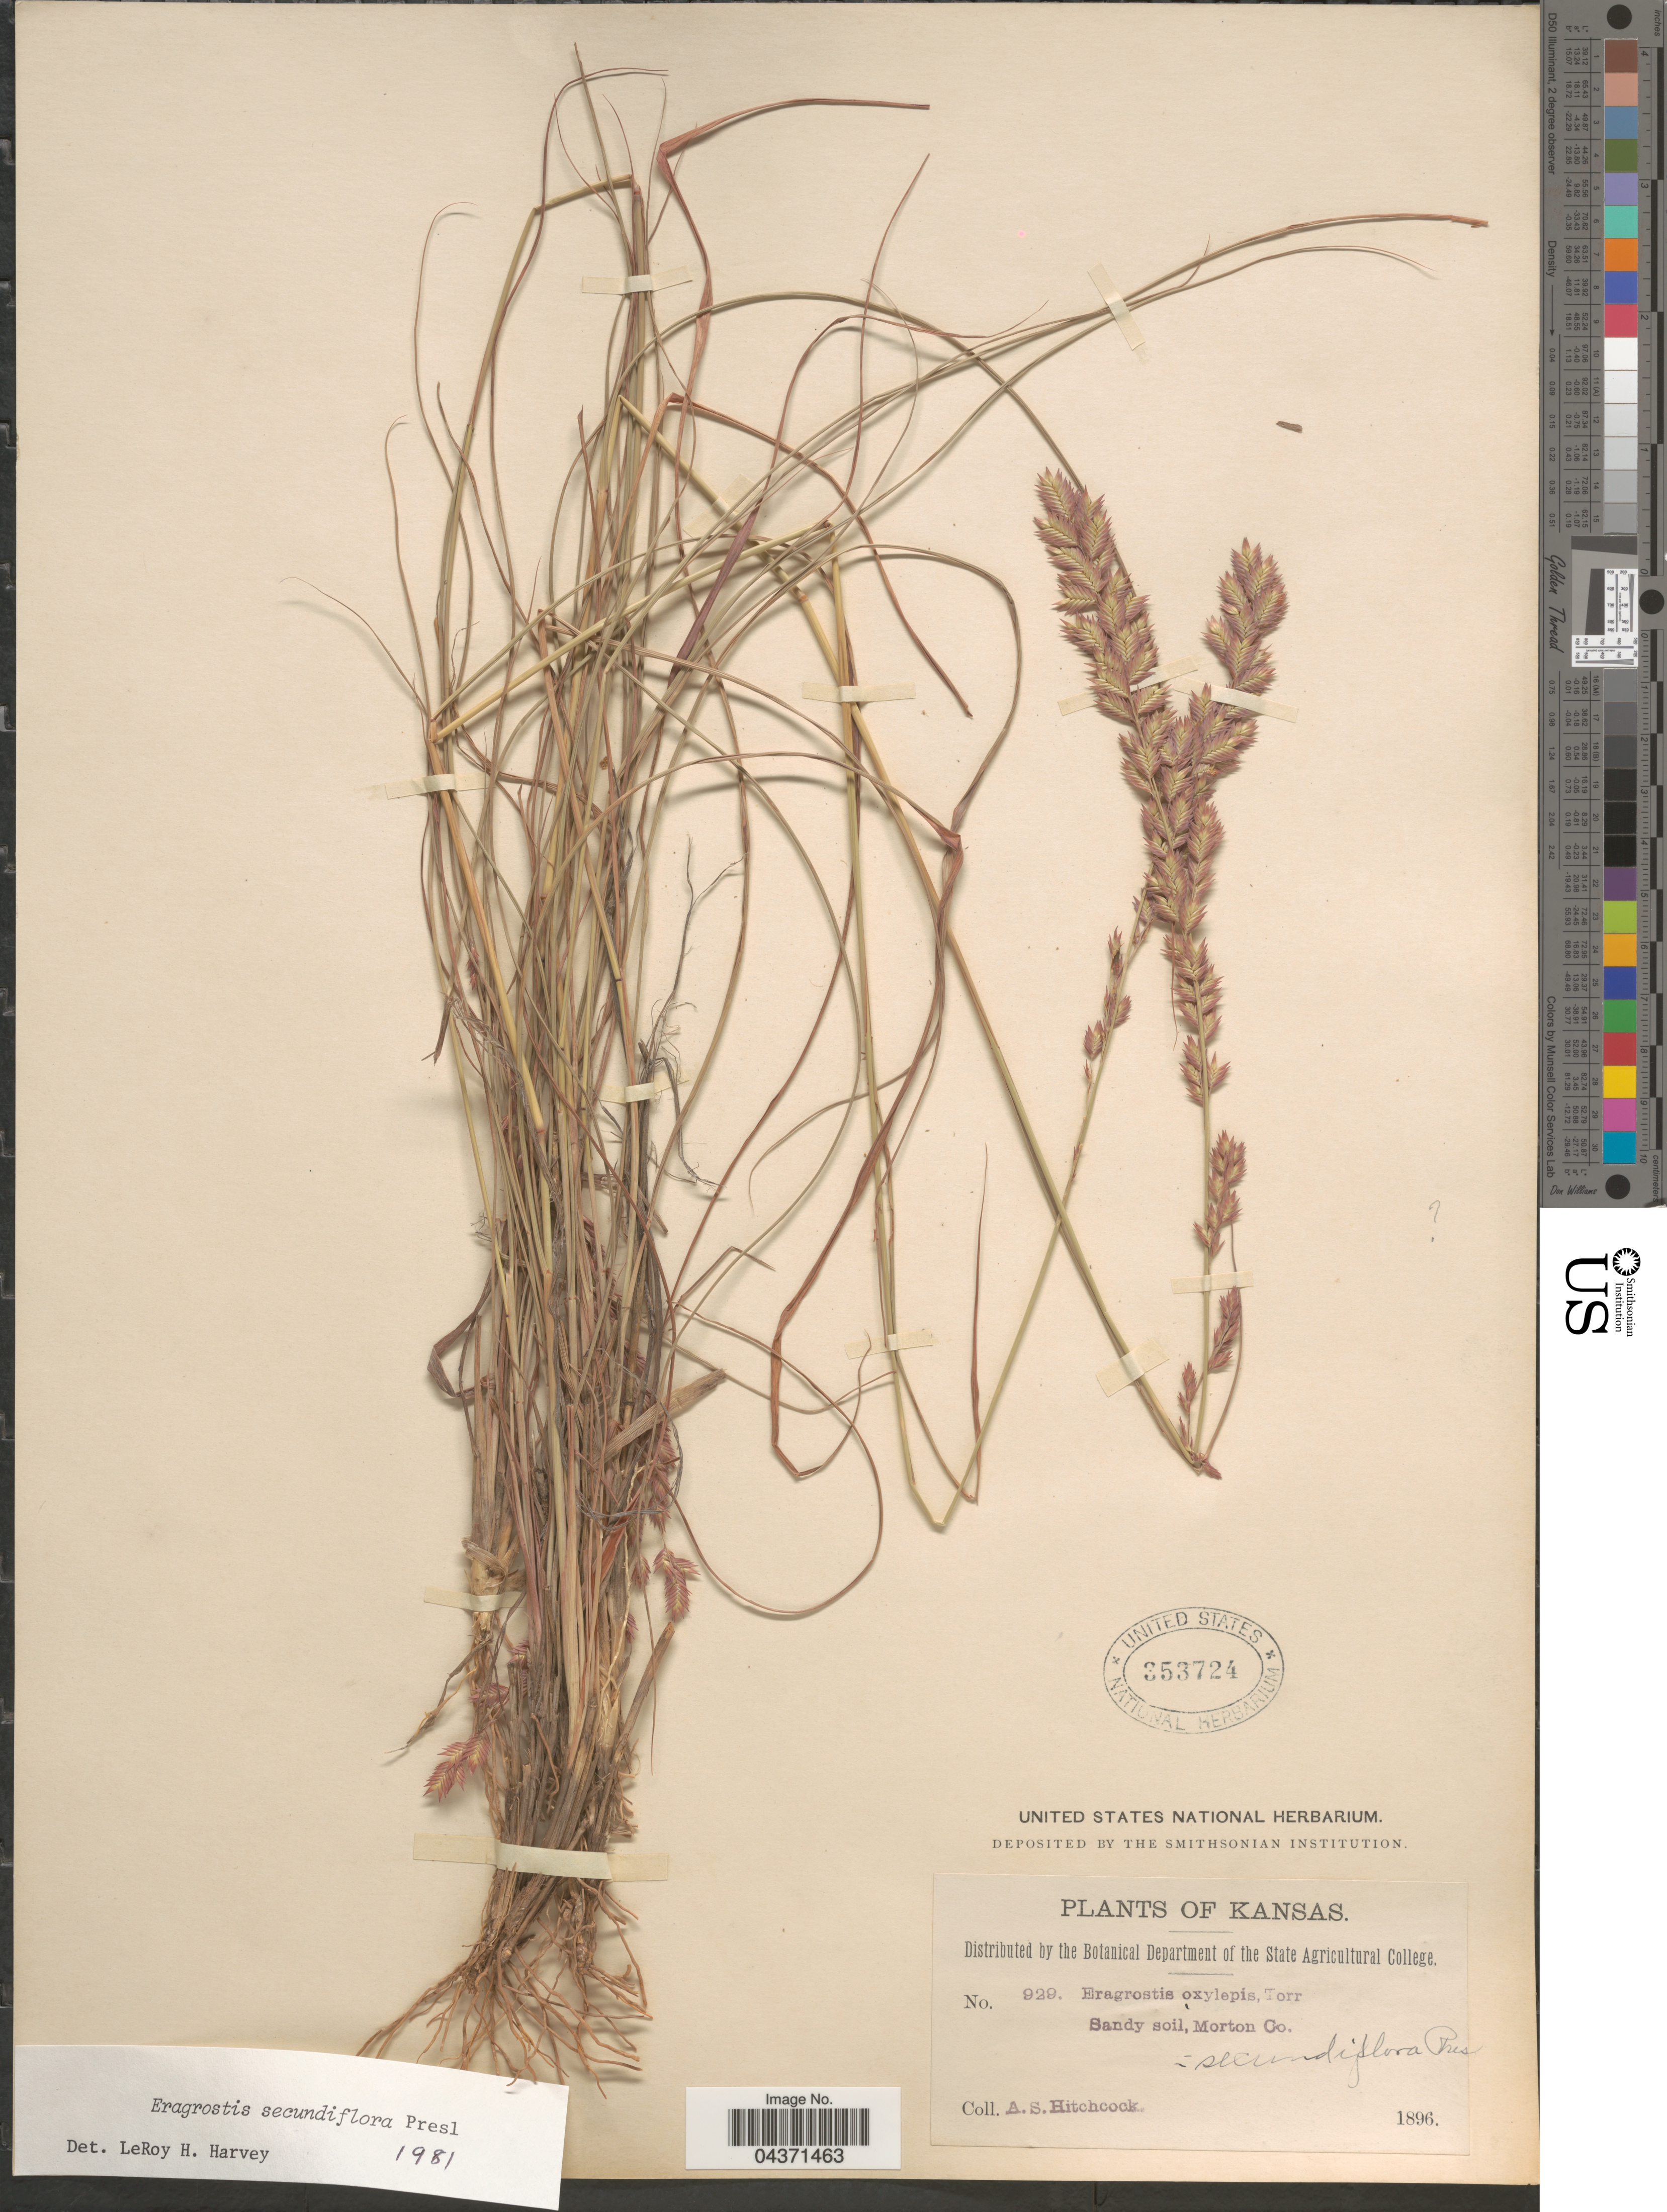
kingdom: Plantae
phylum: Tracheophyta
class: Liliopsida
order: Poales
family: Poaceae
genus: Eragrostis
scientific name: Eragrostis secundiflora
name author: J. Presl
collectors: A. S. Hitchcock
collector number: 929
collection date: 1896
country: United States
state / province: Kansas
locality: Sandy soil, Morton Co.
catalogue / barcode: US 353724